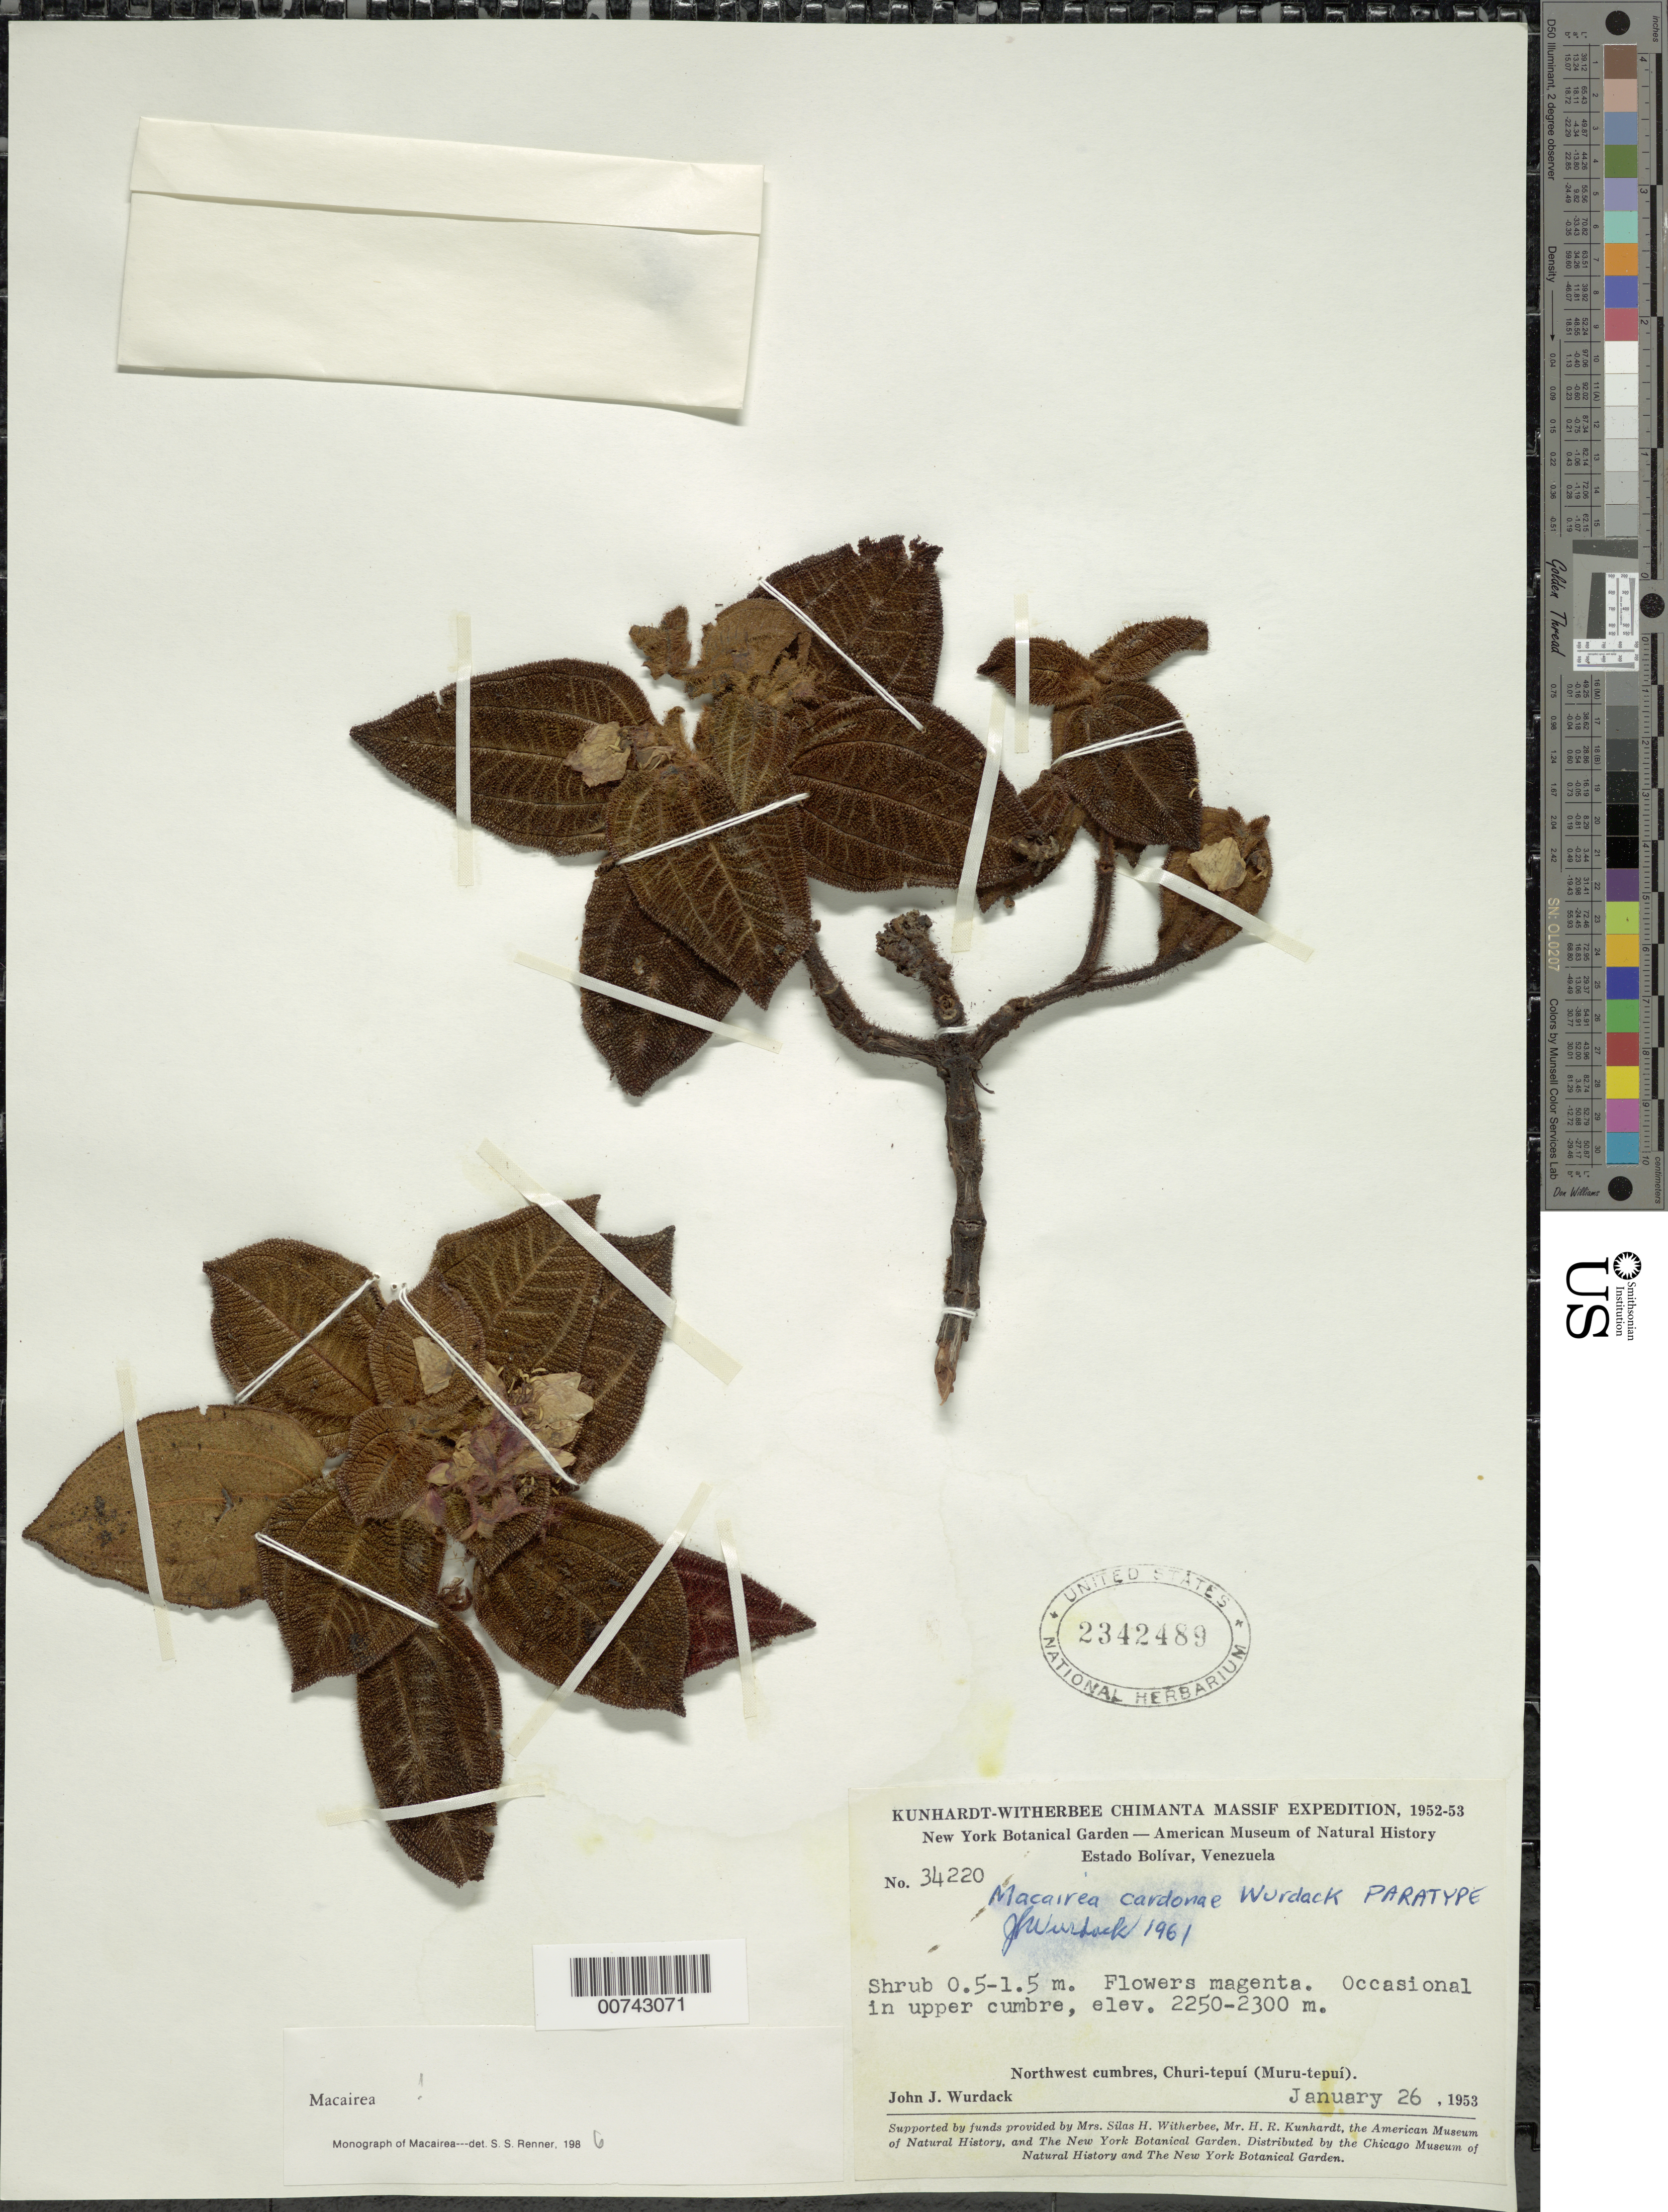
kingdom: Plantae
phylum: Tracheophyta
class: Magnoliopsida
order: Myrtales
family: Melastomataceae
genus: Macairea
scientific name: Macairea cardonae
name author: Wurdack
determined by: Wurdack, John J., (US), US (UNITED STATES)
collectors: J. J. Wurdack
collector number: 34220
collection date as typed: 26-Jan-53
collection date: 1953-01-26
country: Venezuela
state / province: Bolívar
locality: Churi-tepuí (Muru-tepuí)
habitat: Northwest cumbres; in upper cumbre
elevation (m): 2250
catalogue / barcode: US 2342489